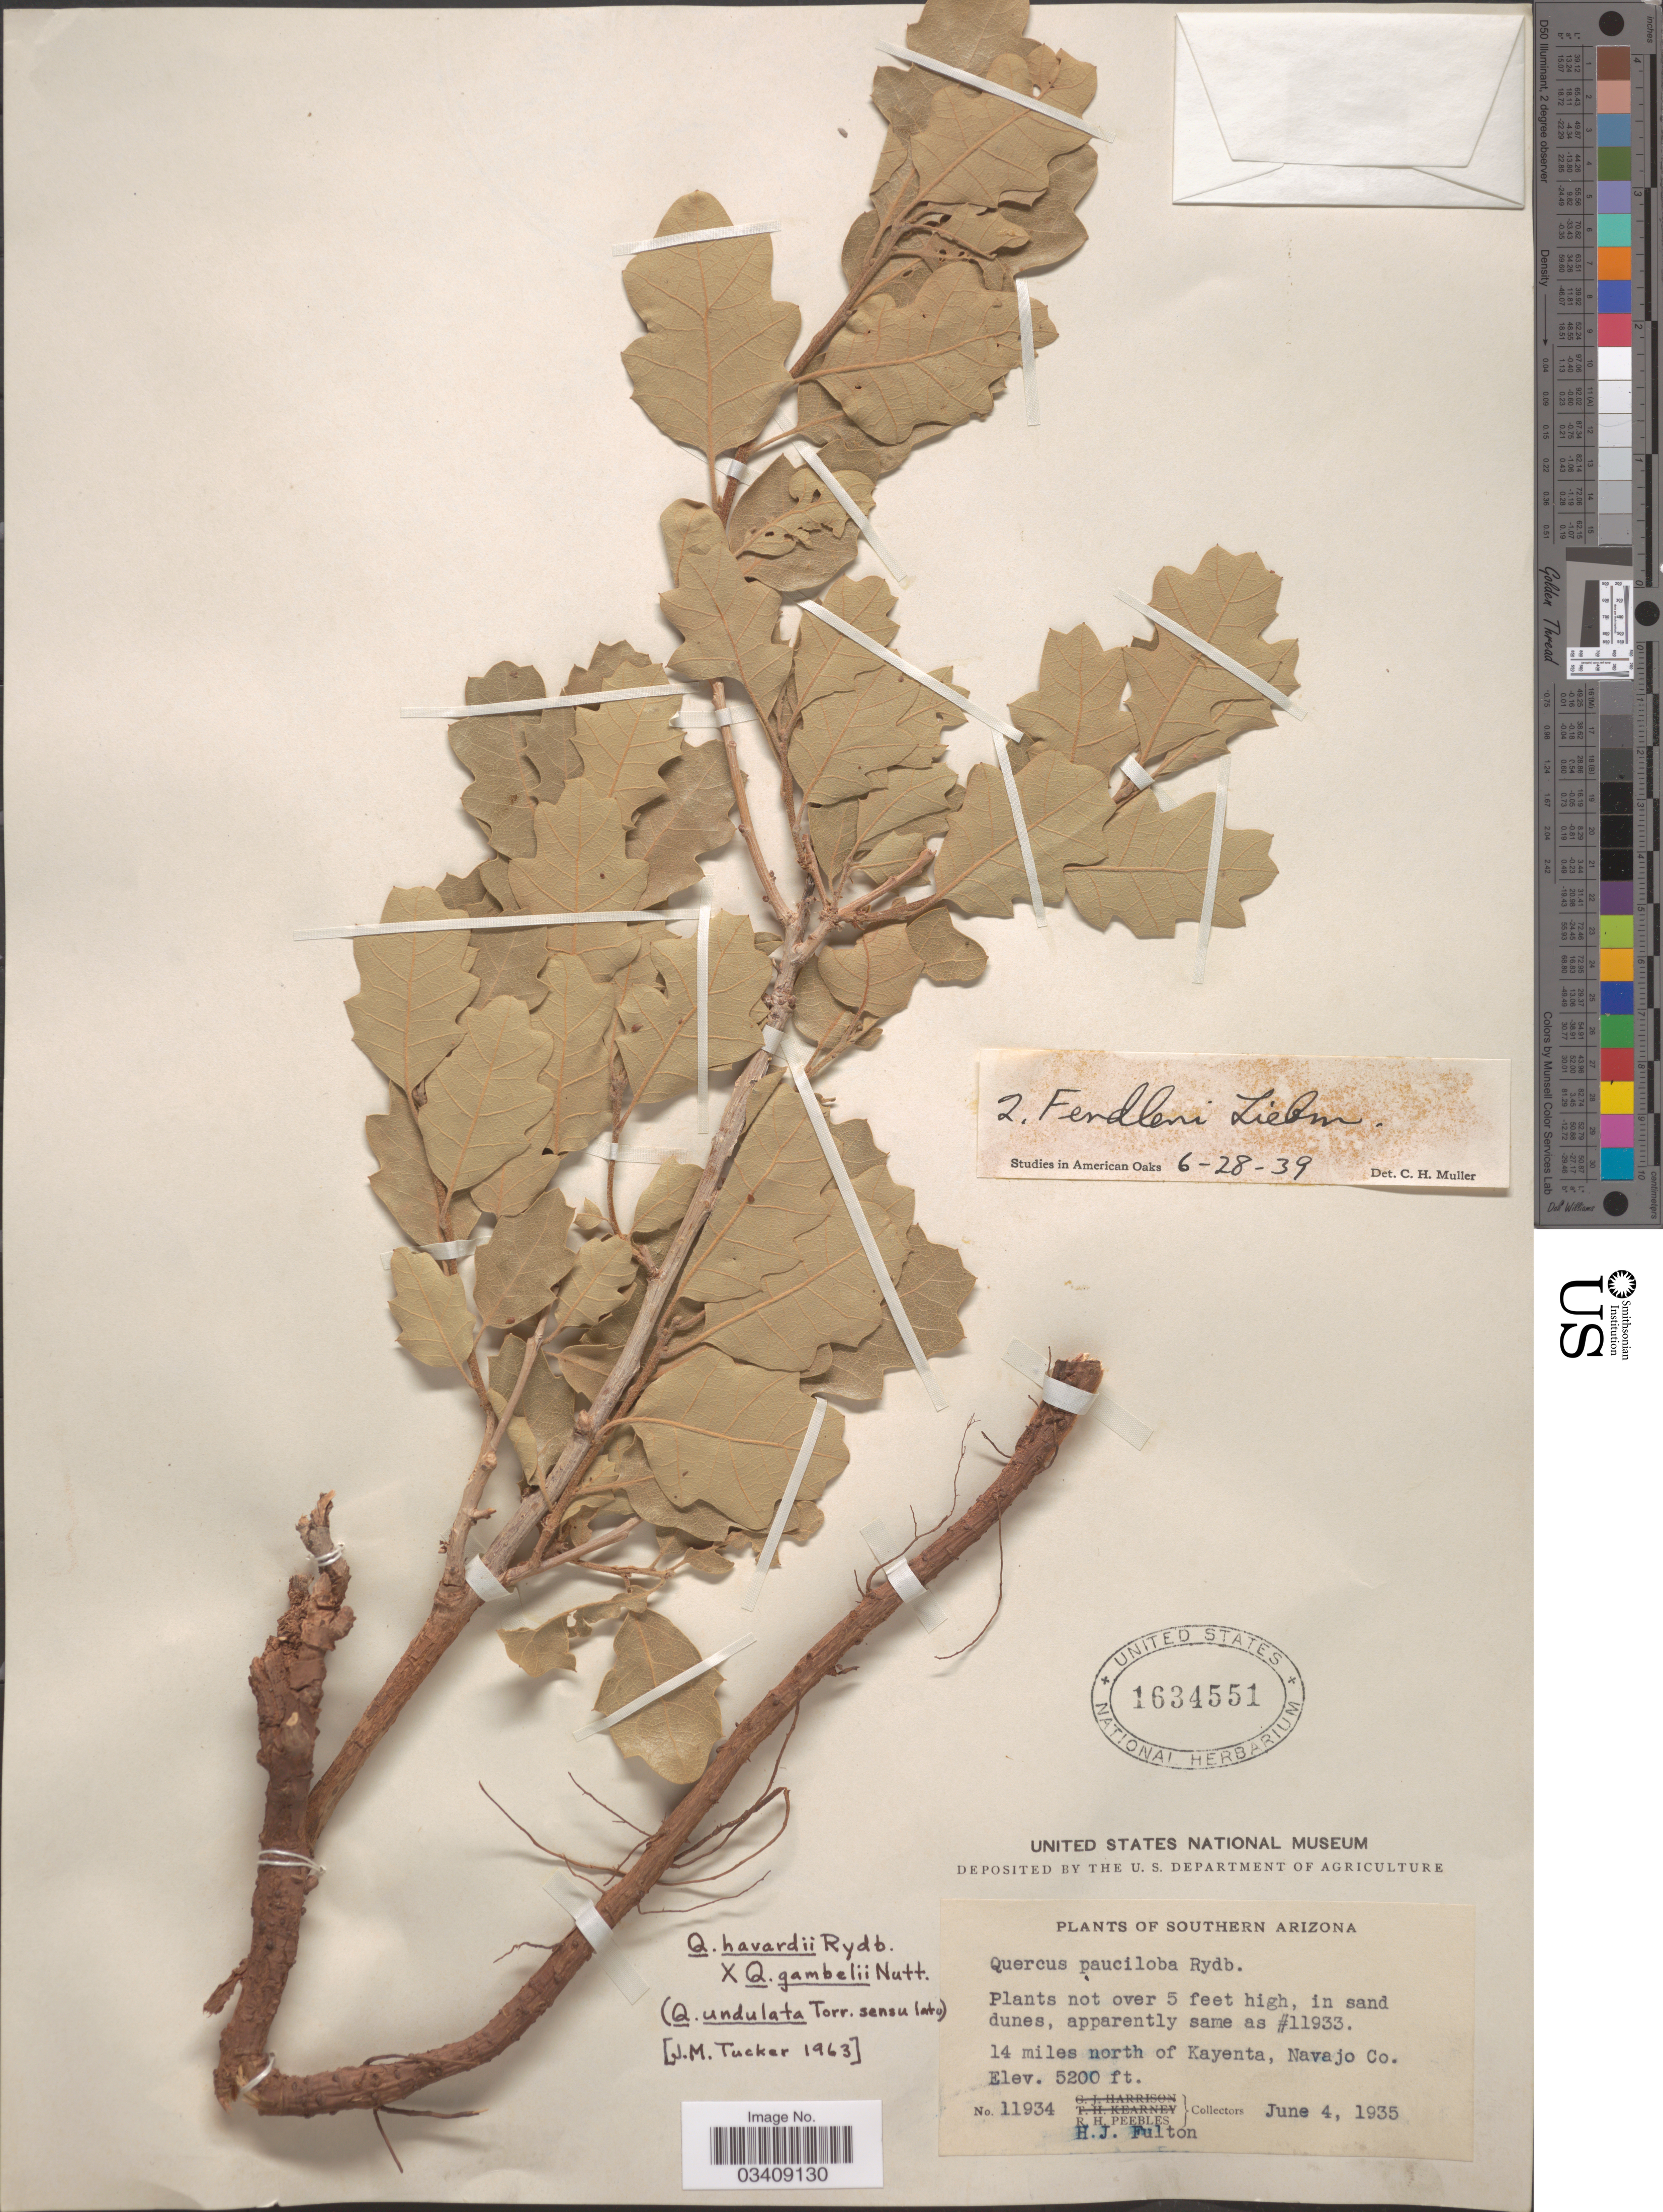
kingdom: Plantae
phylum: Tracheophyta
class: Magnoliopsida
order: Fagales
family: Fagaceae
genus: Quercus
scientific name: Quercus undulata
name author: Torr.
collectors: R. H. Peebles & H. Fulton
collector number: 11934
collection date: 1935-06-04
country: United States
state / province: Arizona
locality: Southern Arizona. 14 miles north of Kayenta, Navajo Co.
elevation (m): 1585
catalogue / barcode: US 1634551